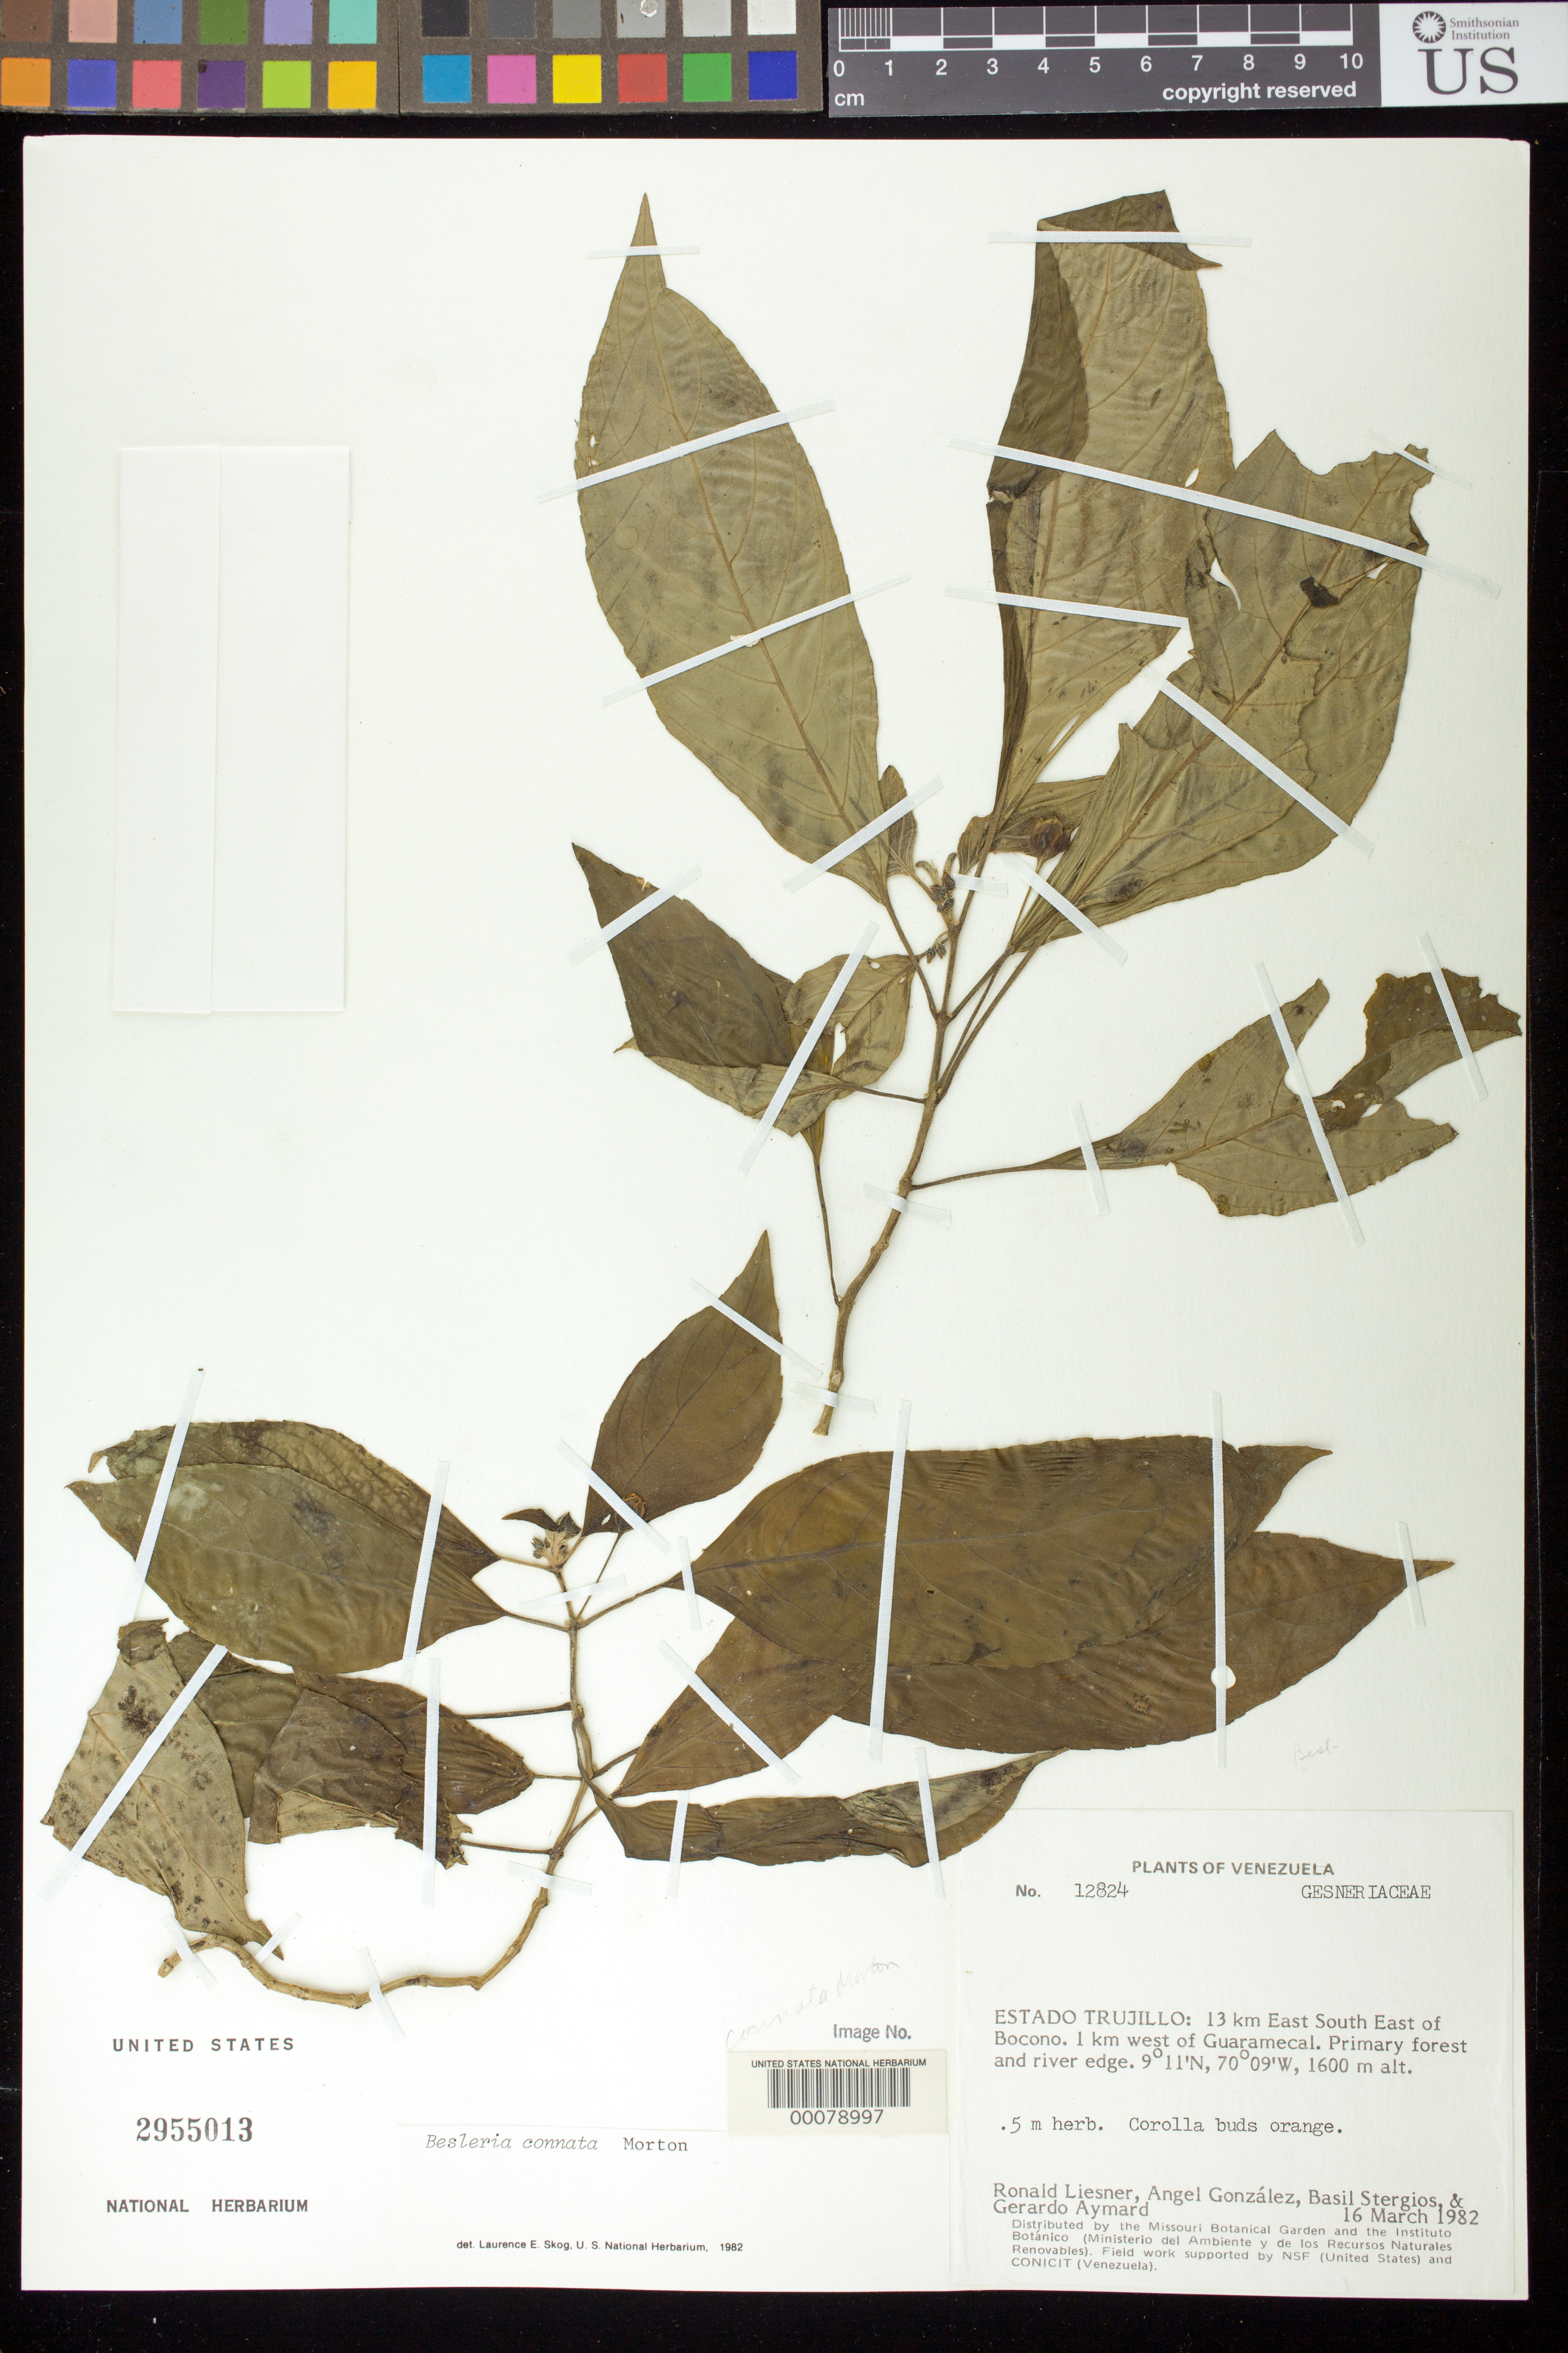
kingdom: Plantae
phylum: Tracheophyta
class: Magnoliopsida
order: Lamiales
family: Gesneriaceae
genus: Besleria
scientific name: Besleria clivorum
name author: C.V. Morton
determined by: Skog, Laurence E.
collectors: R. L. Liesner & et al.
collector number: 12824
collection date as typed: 16 Mar 1982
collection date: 1982-03-16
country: Venezuela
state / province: Trujillo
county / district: Boconó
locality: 13 km ESE of Bocono, 1 km W of Guaramecal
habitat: Primary forest and river edge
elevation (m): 1600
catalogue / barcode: US 2955013